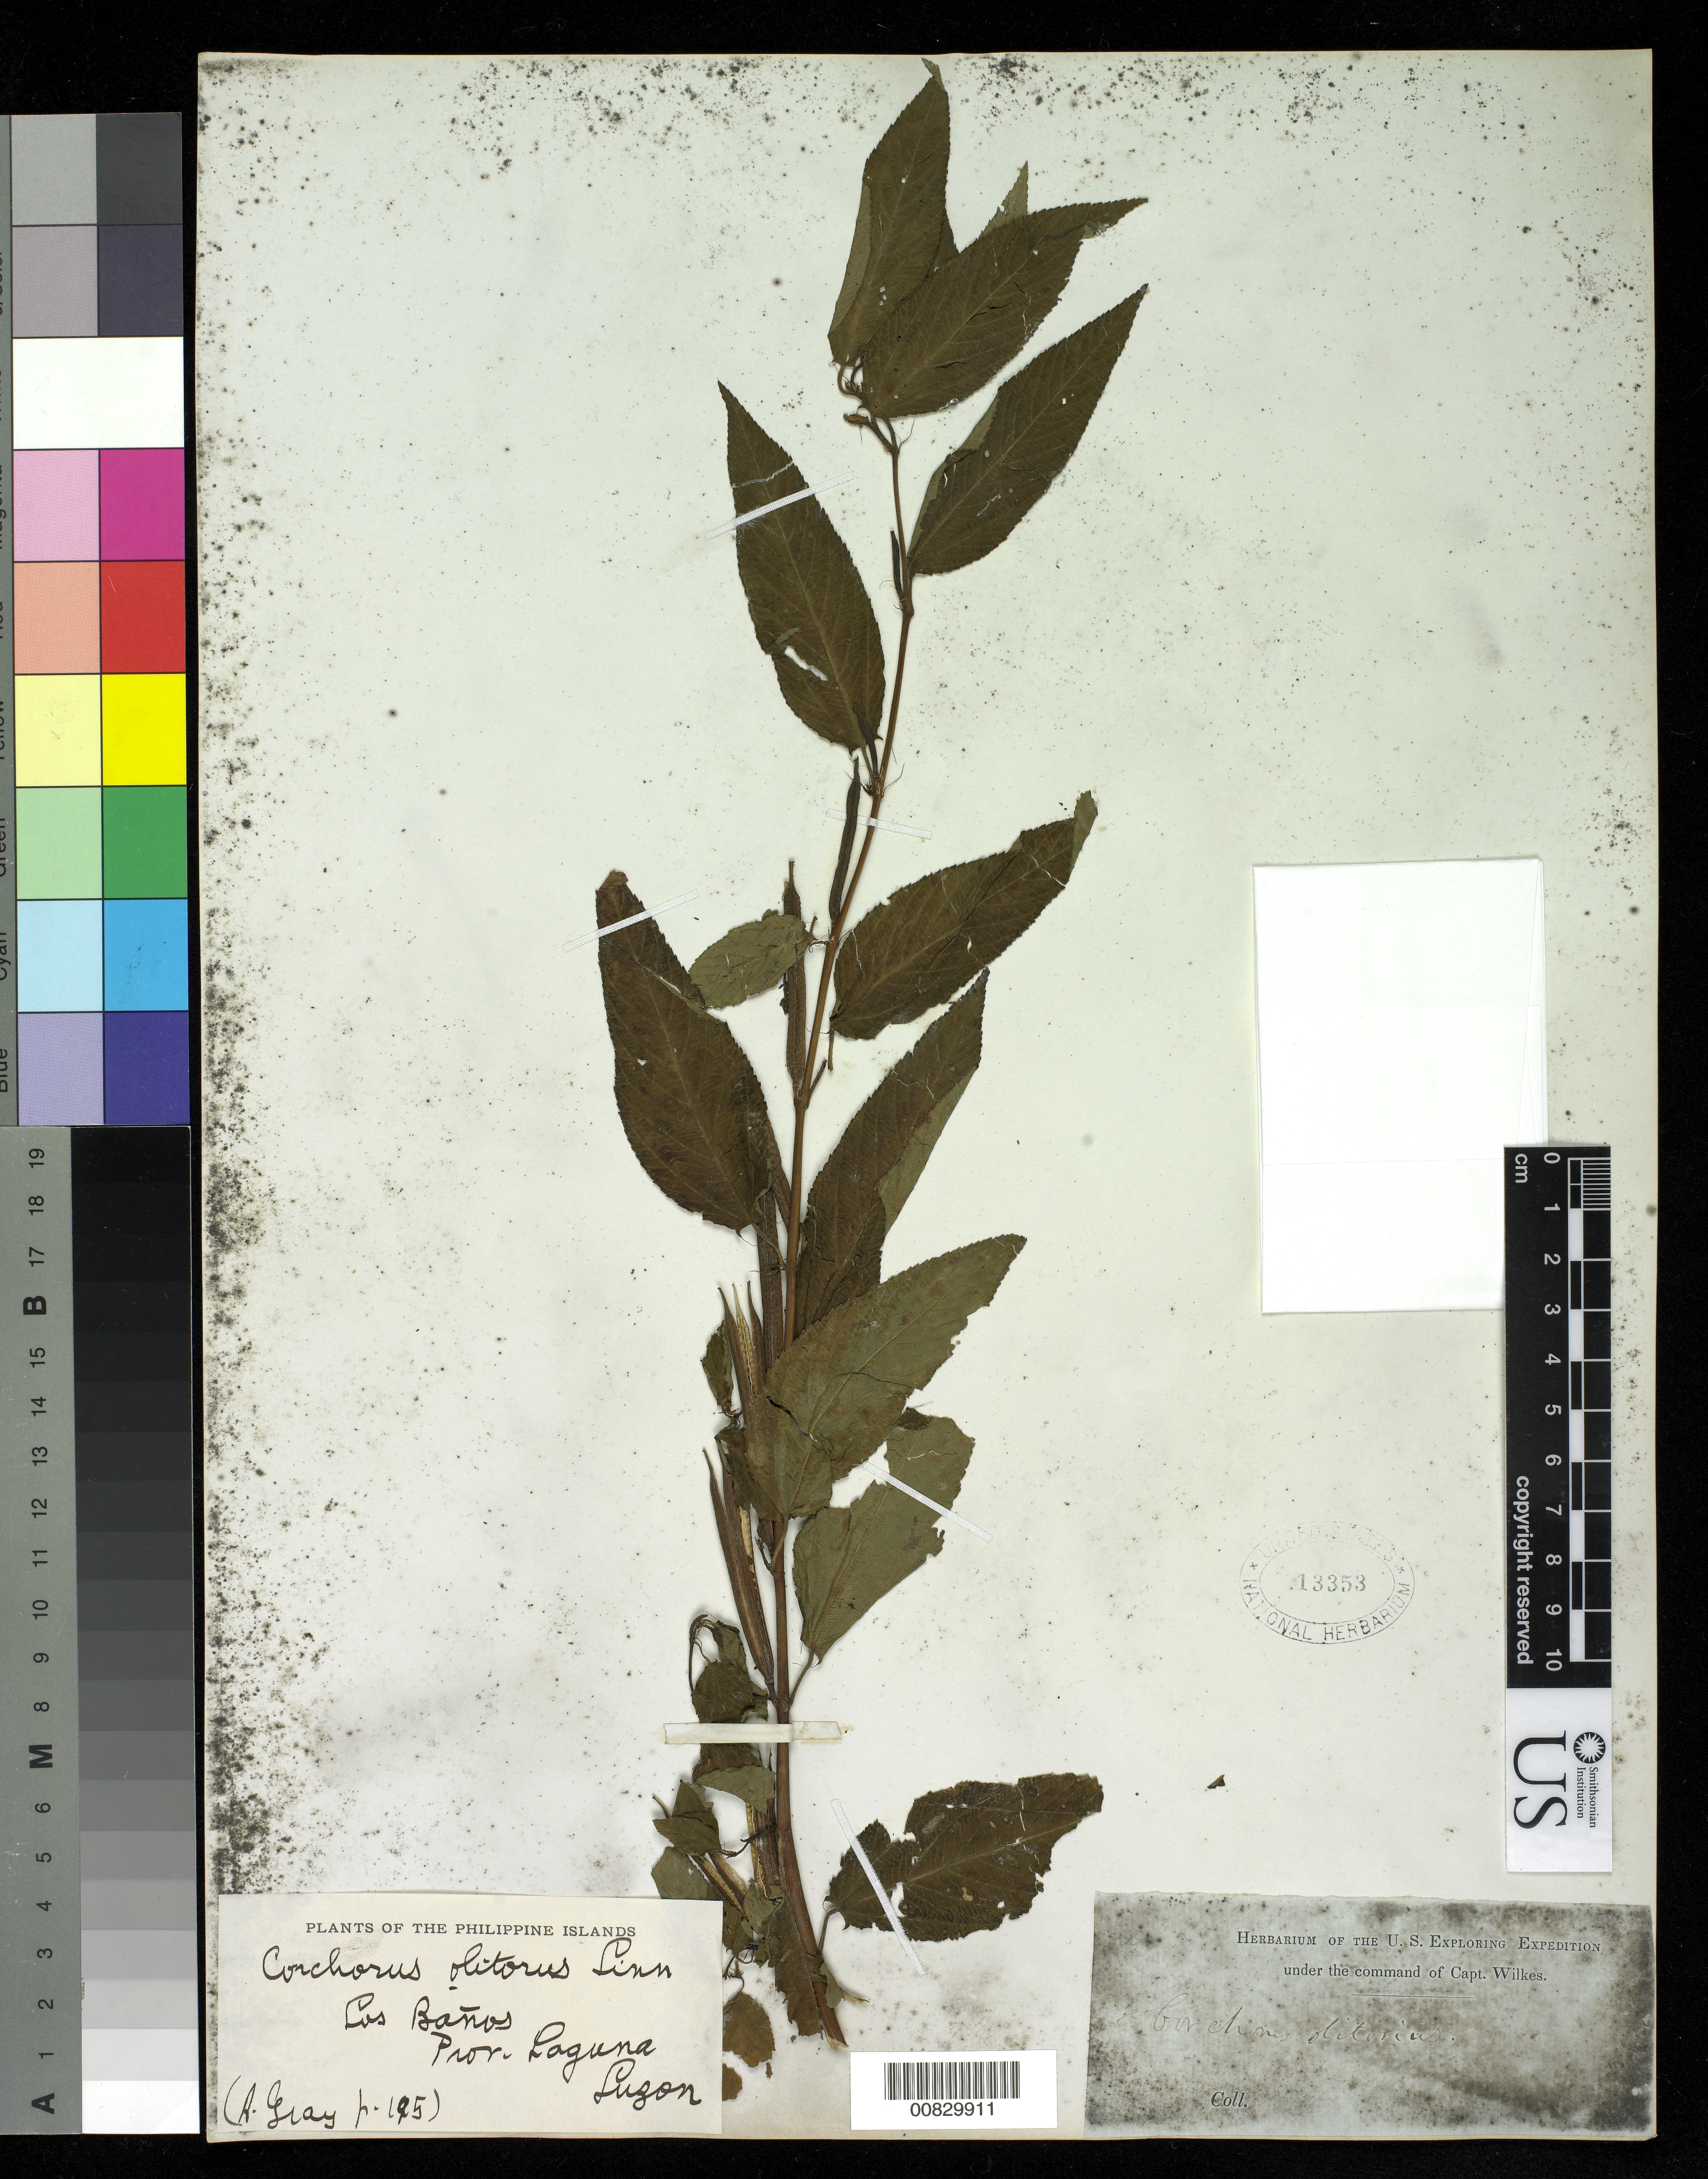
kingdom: Plantae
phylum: Tracheophyta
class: Magnoliopsida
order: Malvales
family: Malvaceae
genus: Corchorus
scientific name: Corchorus olitorius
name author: L.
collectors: Wilkes Explor. Exped.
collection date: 1838/1842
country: Philippines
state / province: Calabarzon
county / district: Laguna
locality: Banos Luzon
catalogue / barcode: US 13353